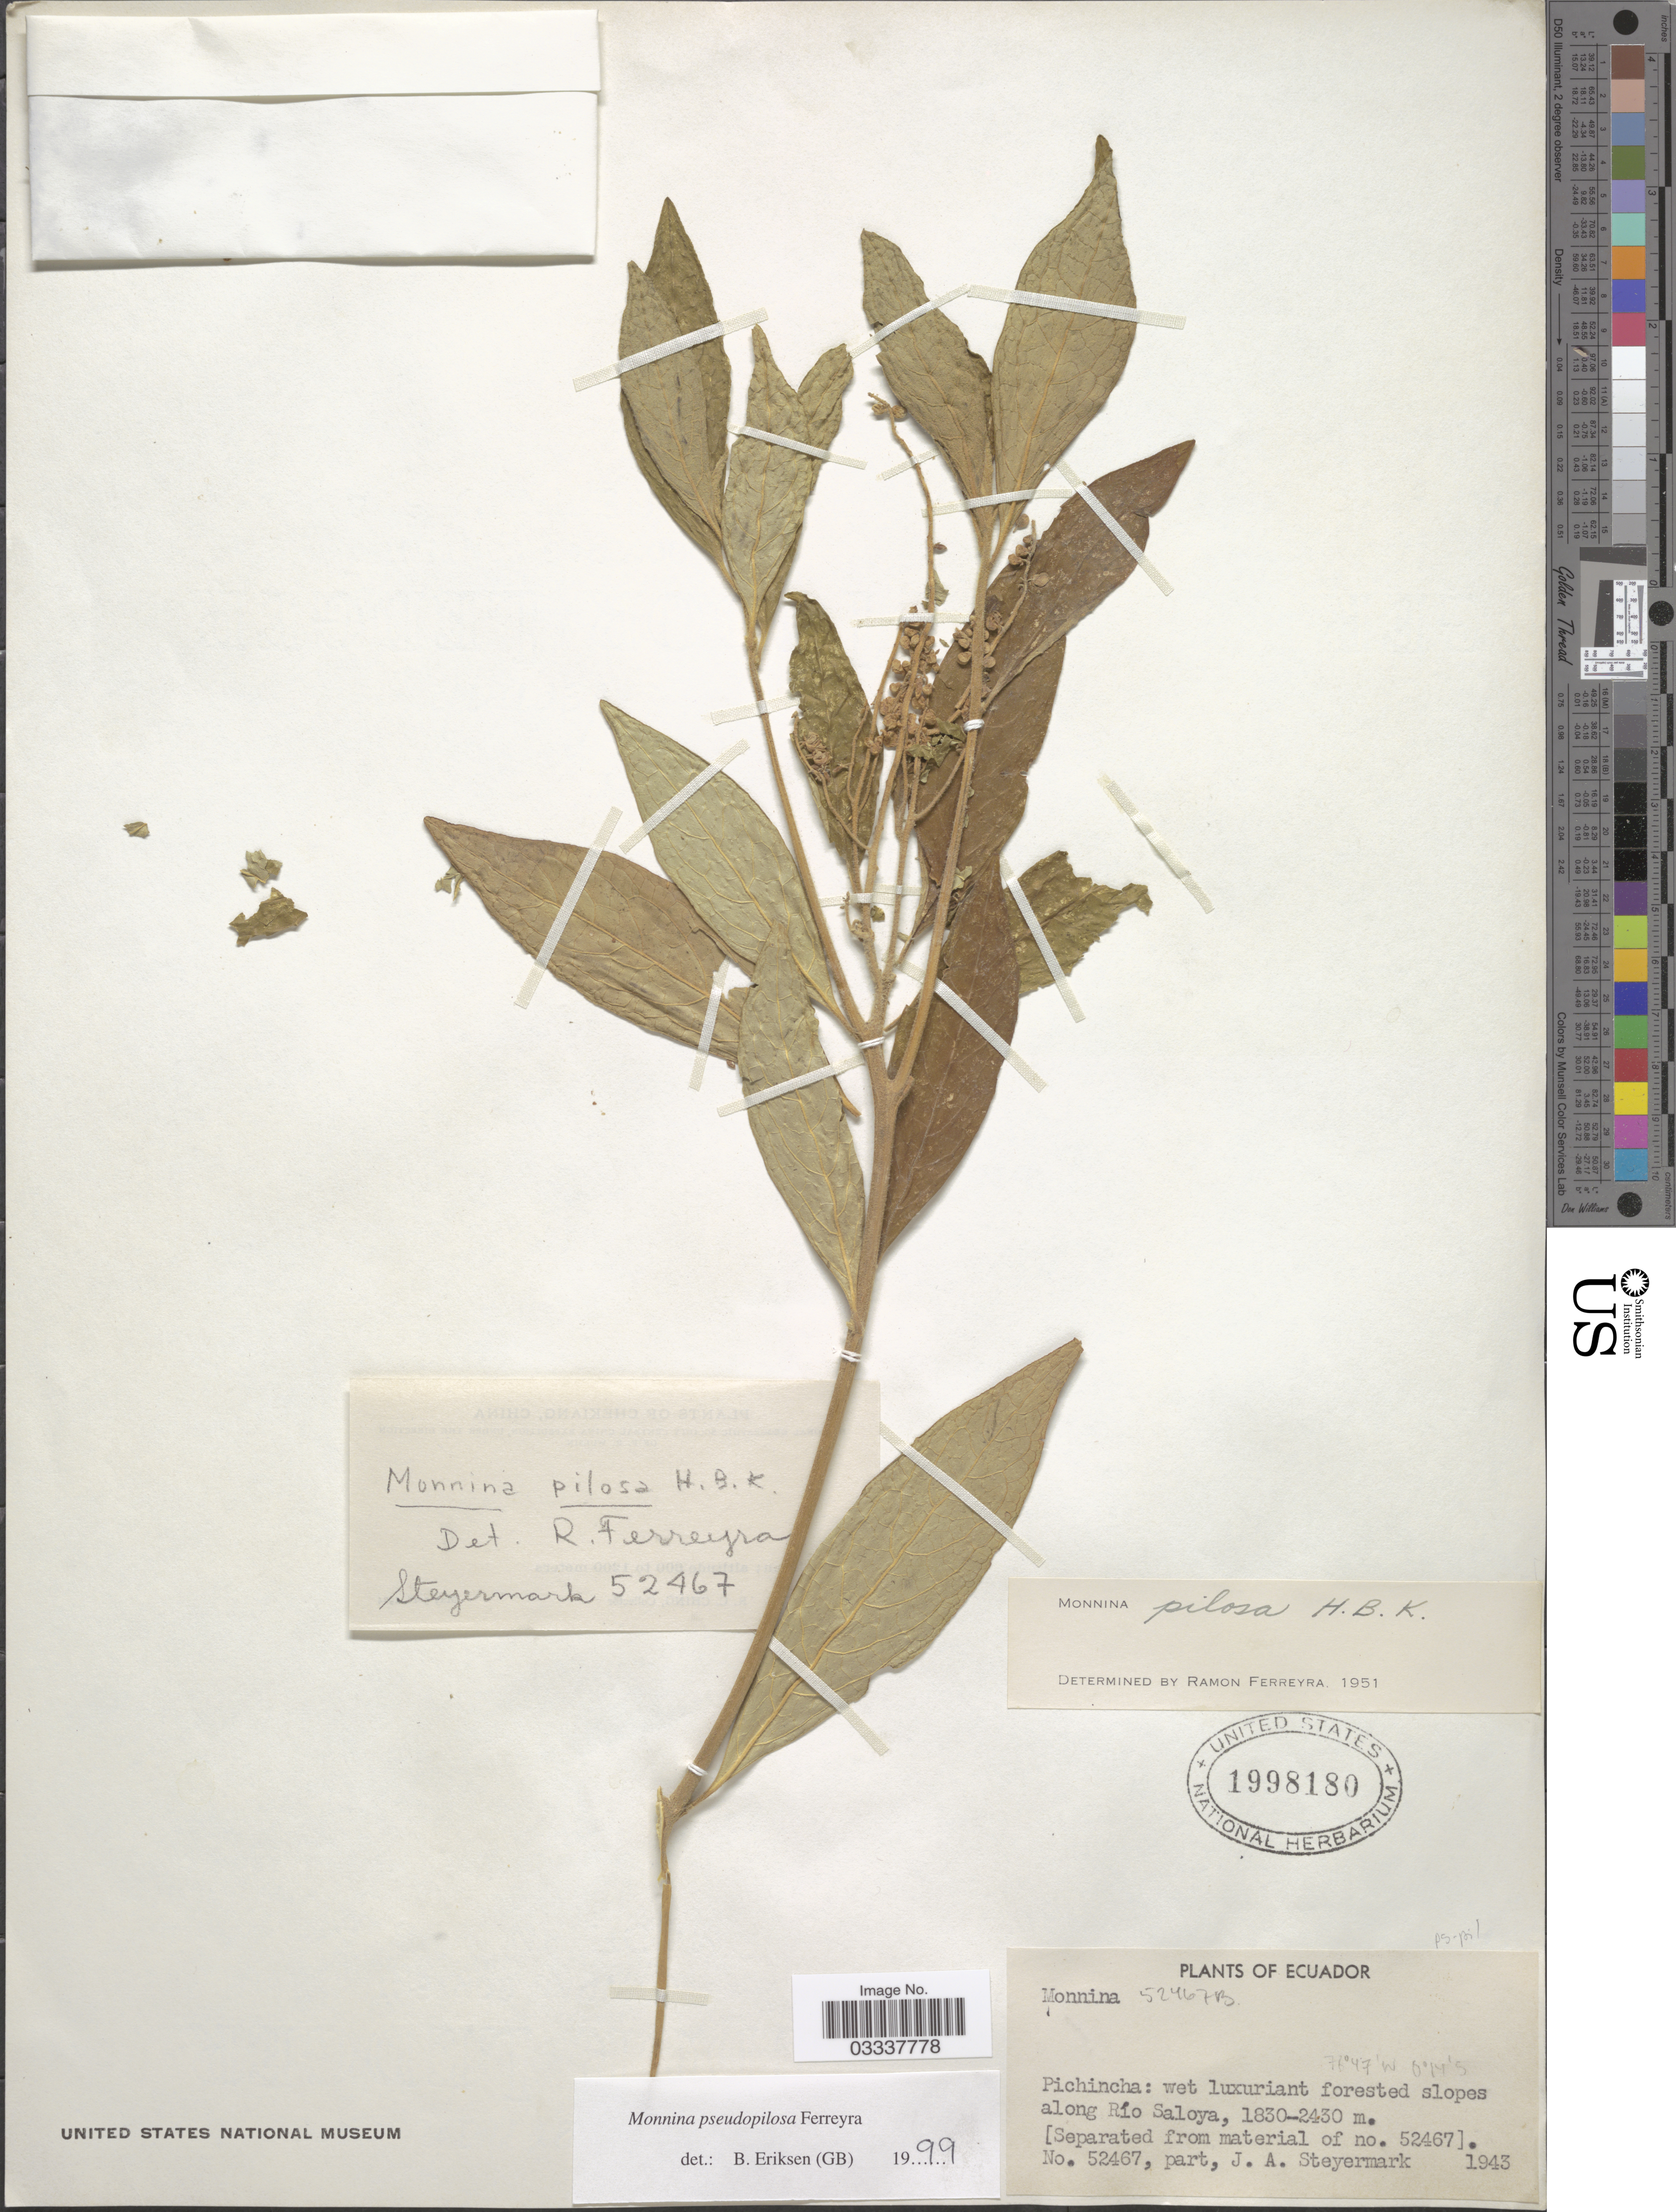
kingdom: Plantae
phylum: Tracheophyta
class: Magnoliopsida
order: Fabales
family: Polygalaceae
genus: Monnina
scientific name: Monnina pseudopilosa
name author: Ferreyra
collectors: J. Steyermark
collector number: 52467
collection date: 1943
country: Ecuador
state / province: Pichincha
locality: Wet luxuriant forested slopes along Río Saloya.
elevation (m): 1830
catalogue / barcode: US 1998180